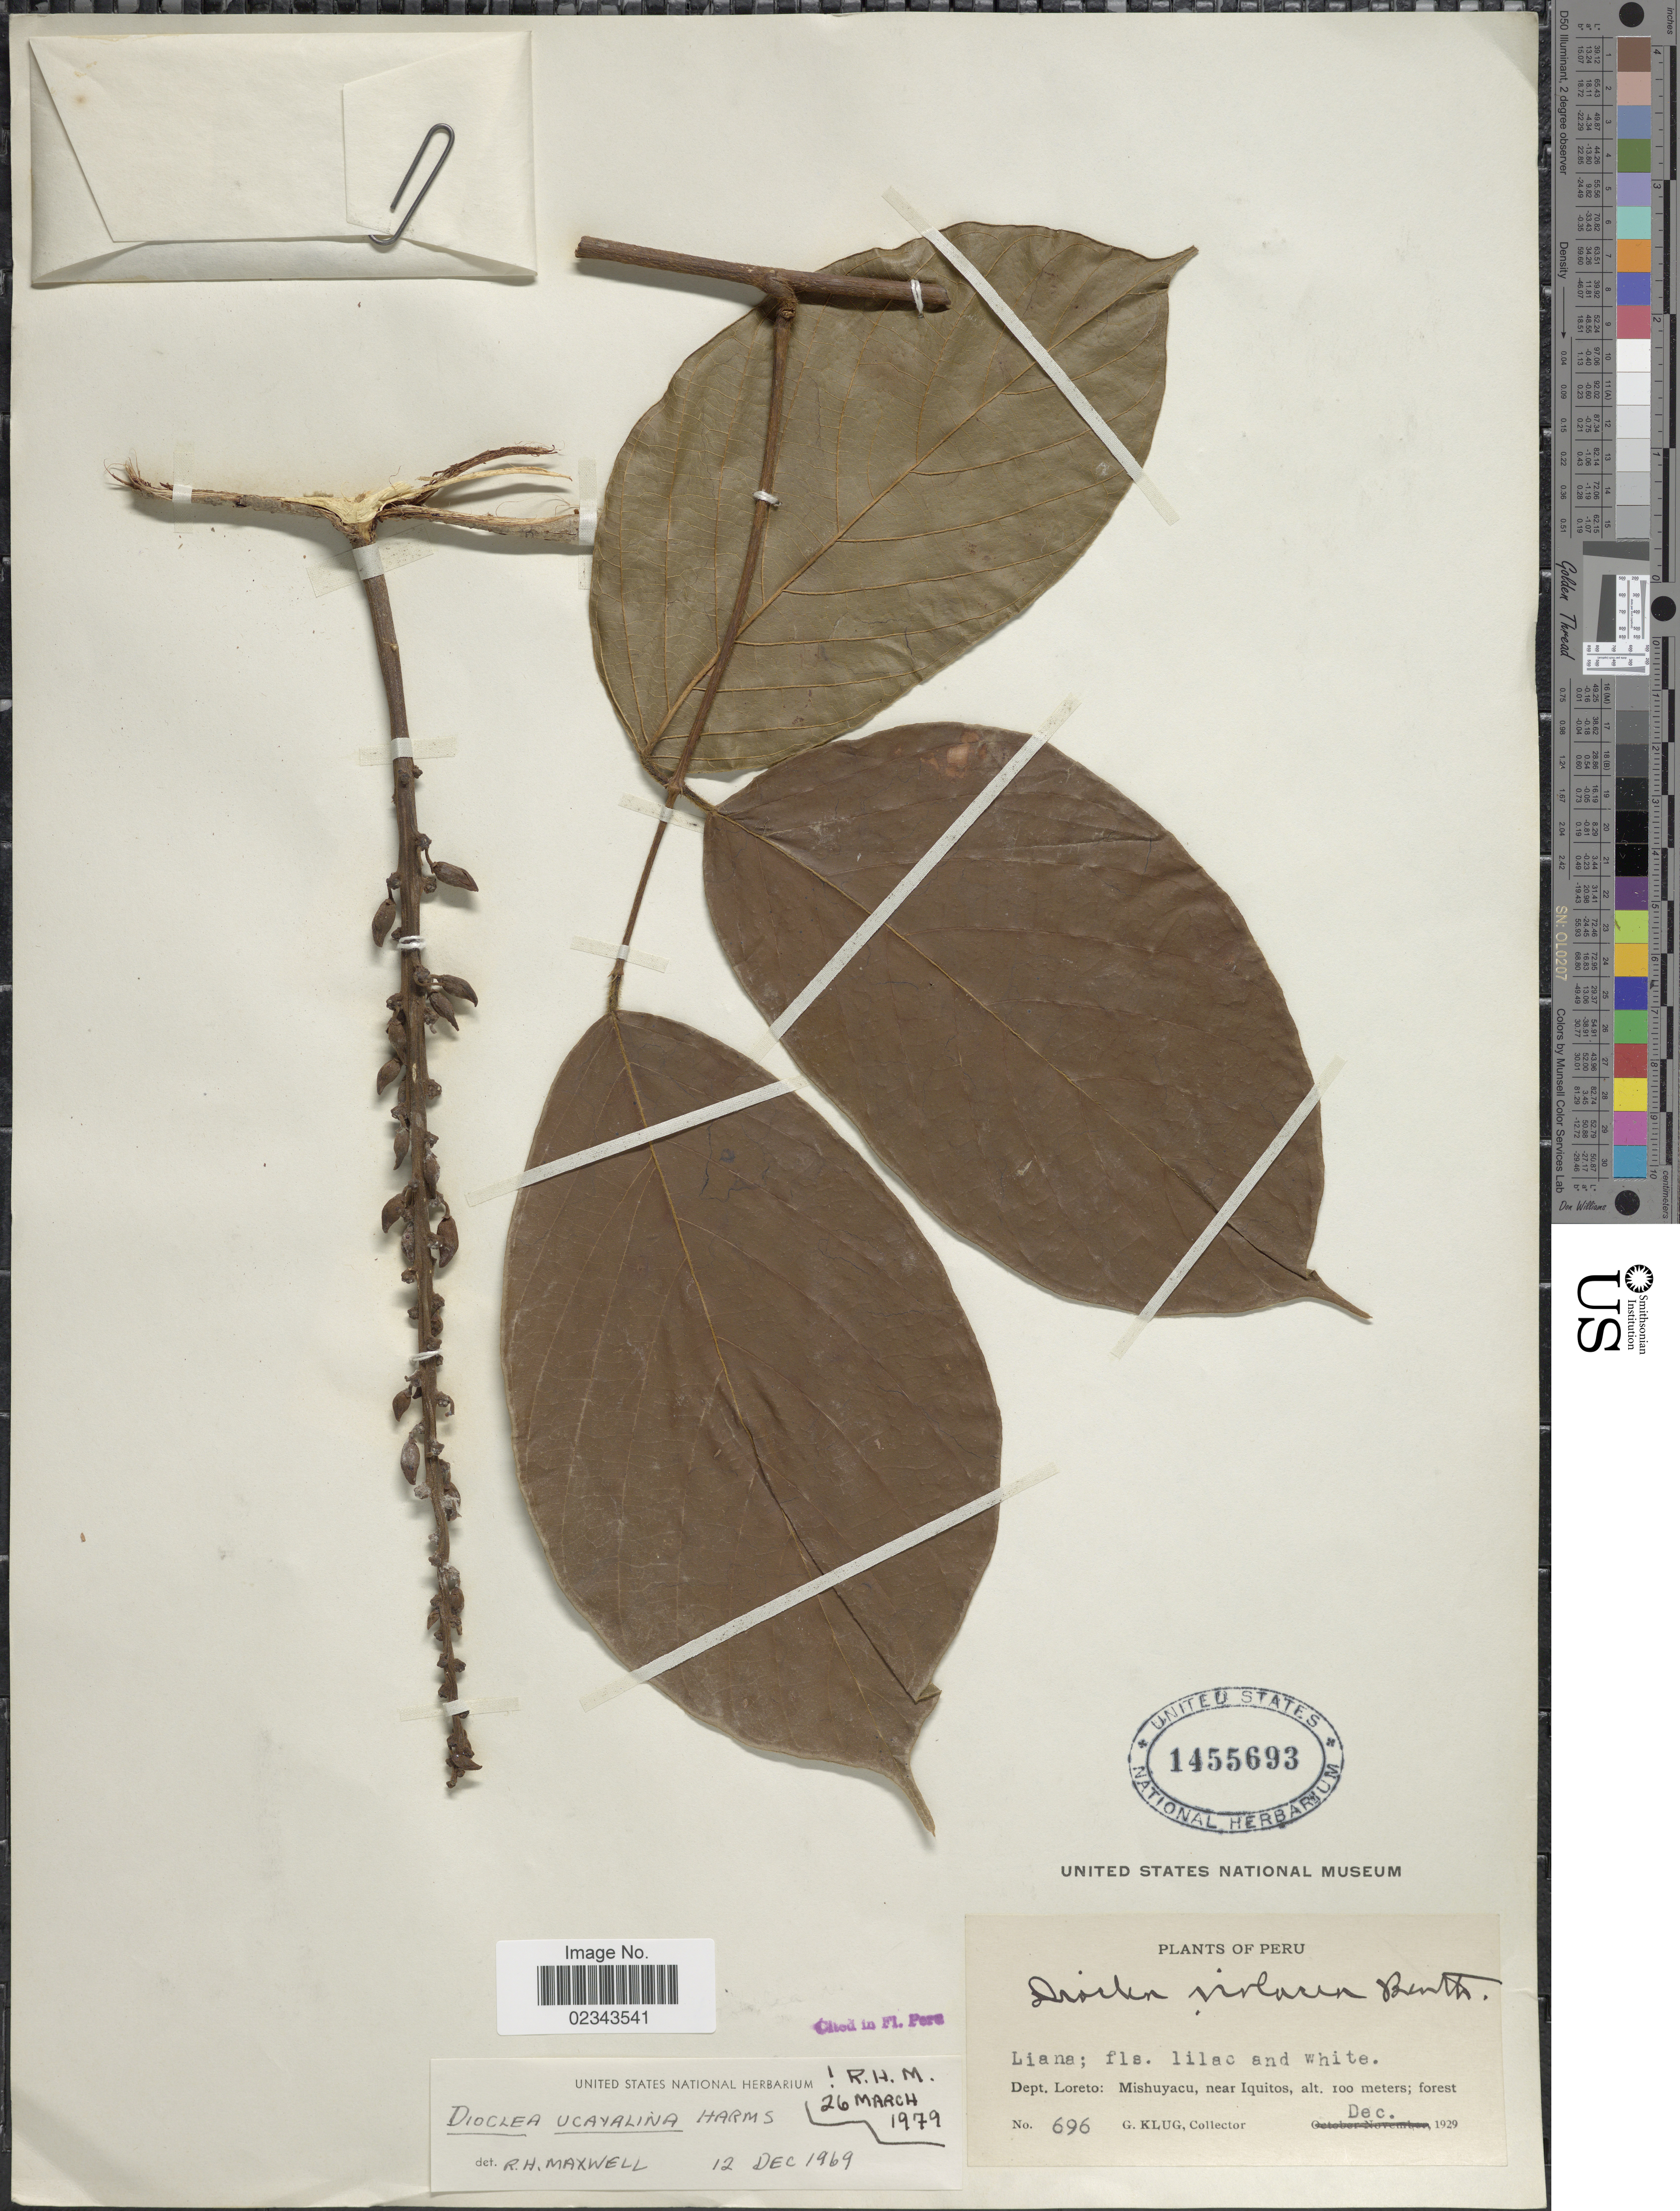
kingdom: Plantae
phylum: Tracheophyta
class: Magnoliopsida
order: Fabales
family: Fabaceae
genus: Macropsychanthus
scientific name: Macropsychanthus ucayalinus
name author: (Harms) L.P. Queiroz & Snak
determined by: Strong, Mark T., (BOT), Smithsonian Institution - National Museum of Natural History (UNITED STATES)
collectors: G. Klug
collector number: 696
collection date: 1929-12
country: Peru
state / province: Loreto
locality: Mishuyacu, near Iquitos.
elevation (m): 100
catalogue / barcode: US 1455693